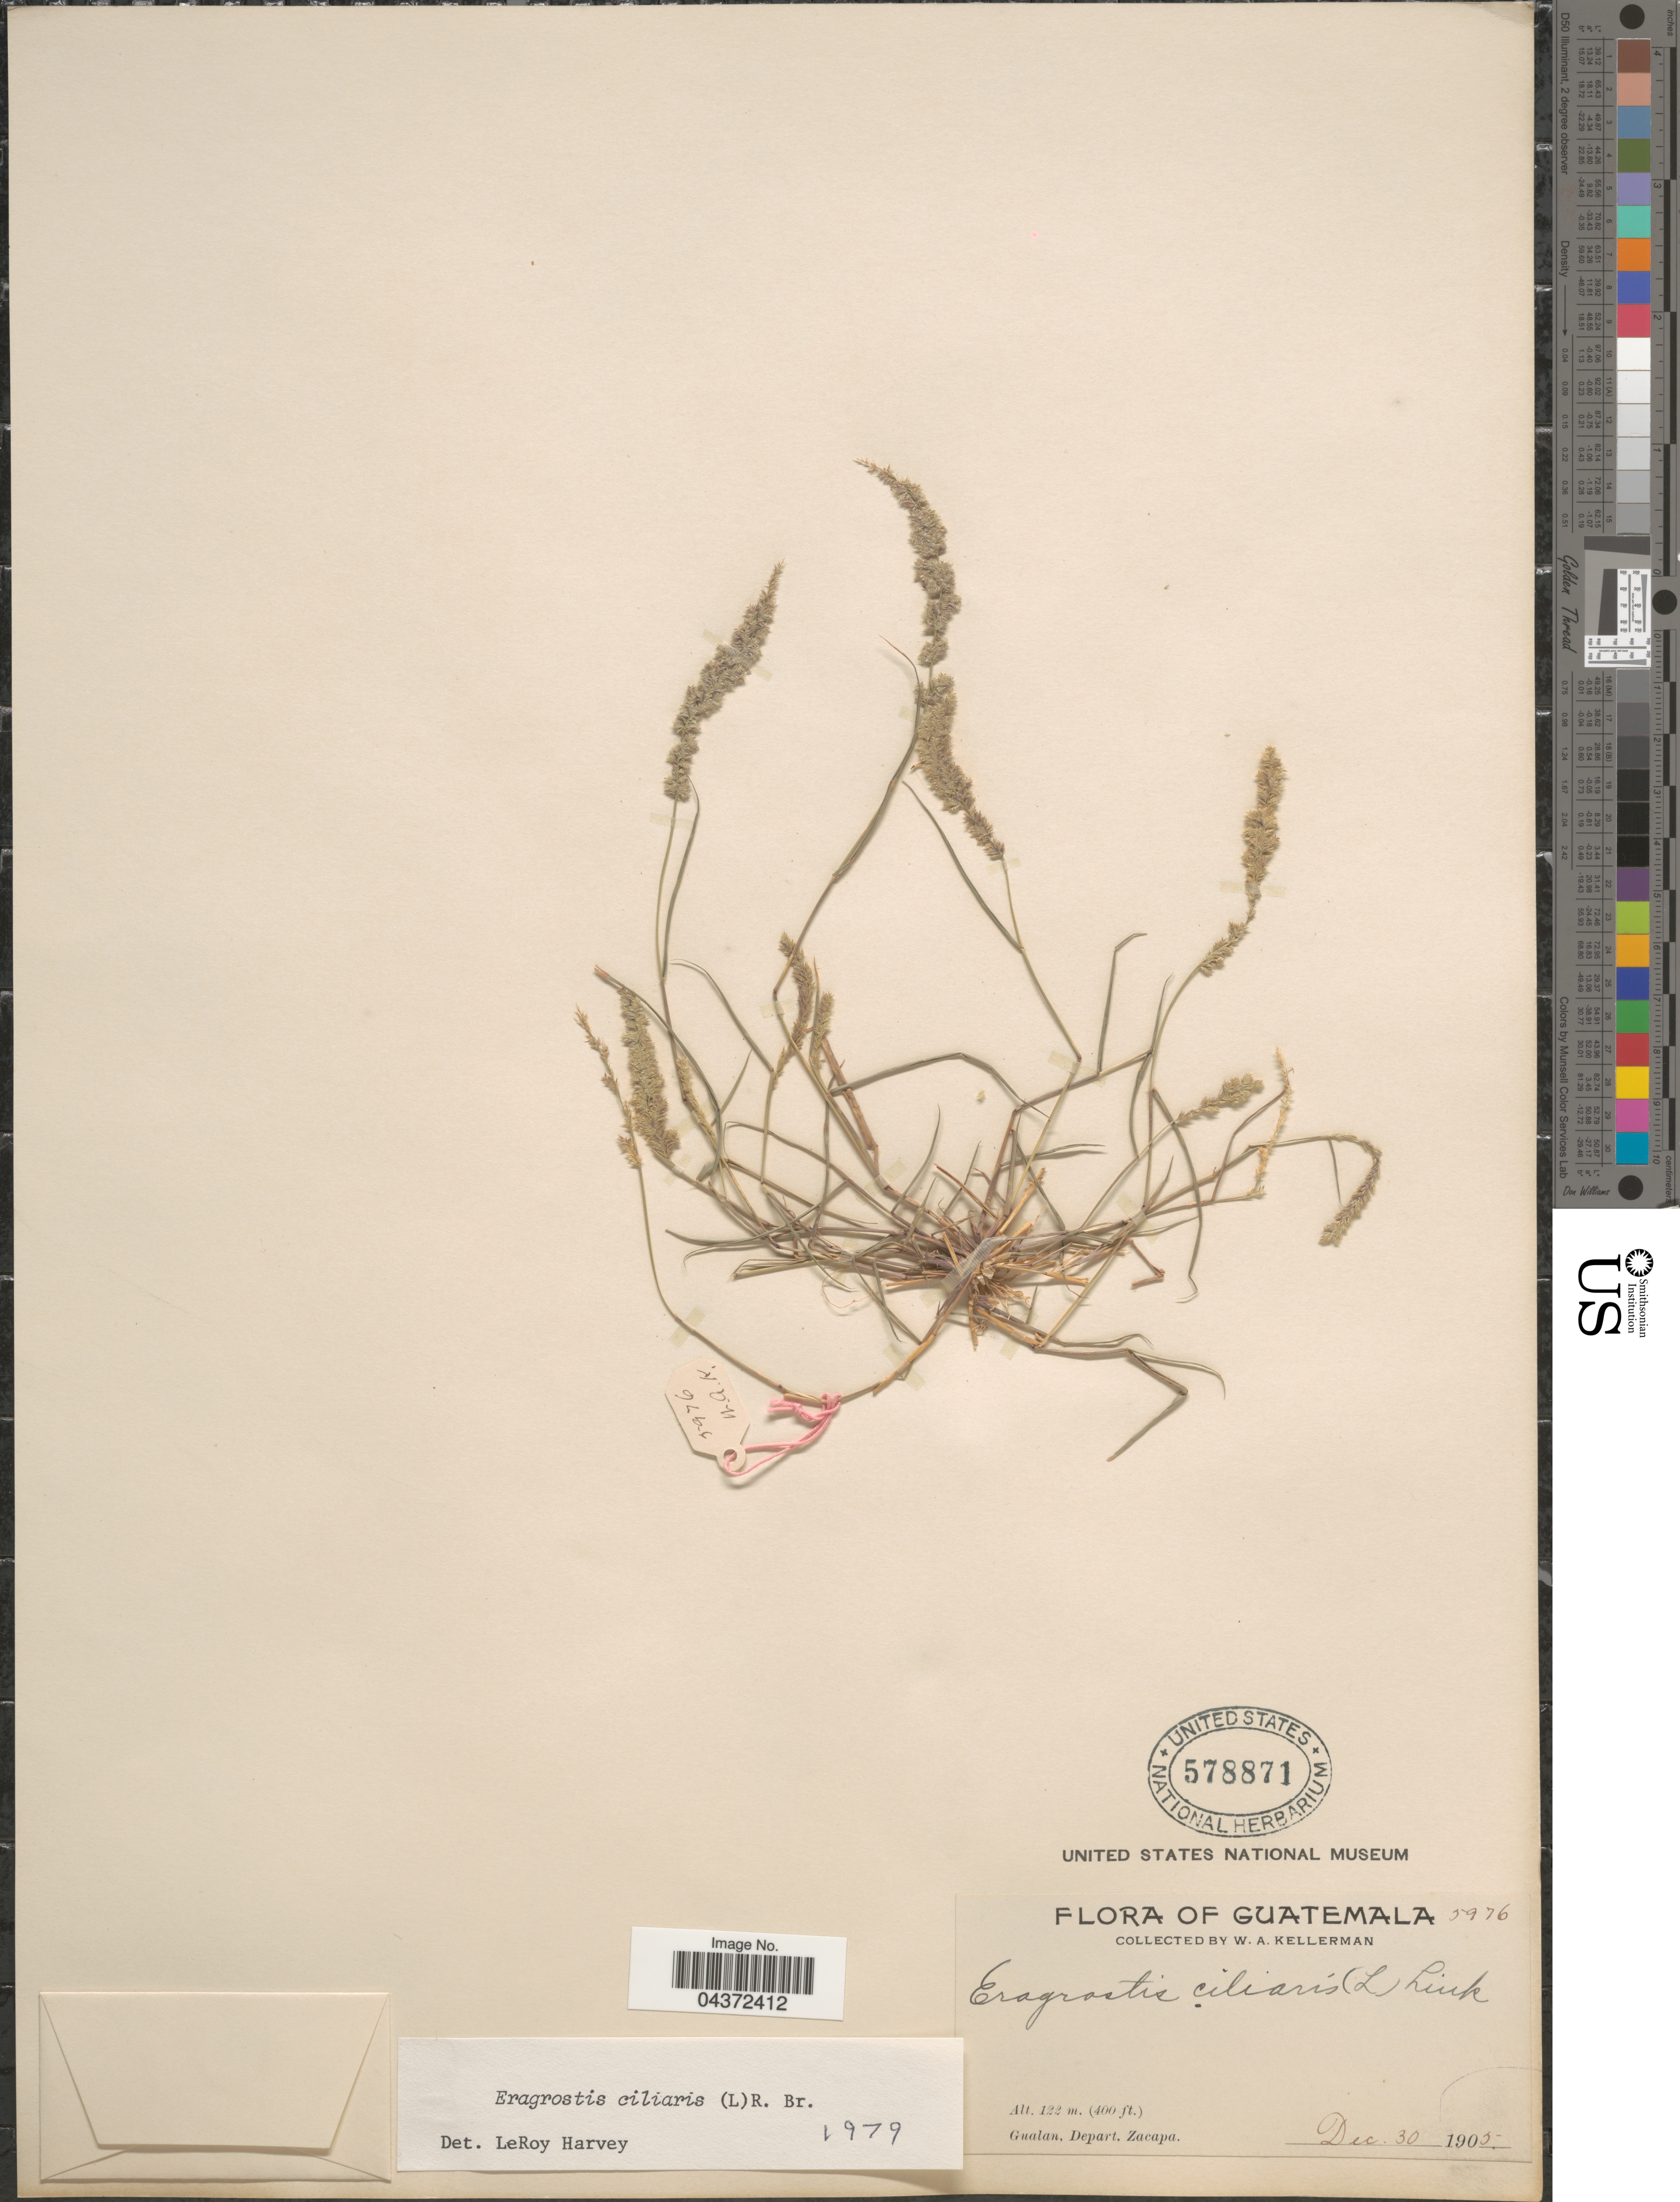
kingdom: Plantae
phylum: Tracheophyta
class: Liliopsida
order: Poales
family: Poaceae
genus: Eragrostis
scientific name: Eragrostis ciliaris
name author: (L.) R. Br.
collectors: W. Kellerman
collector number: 5976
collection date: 1905-12-30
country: Guatemala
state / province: Zacapa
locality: Gualan, Depart. Zacapa.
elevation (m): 122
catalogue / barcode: US 578871